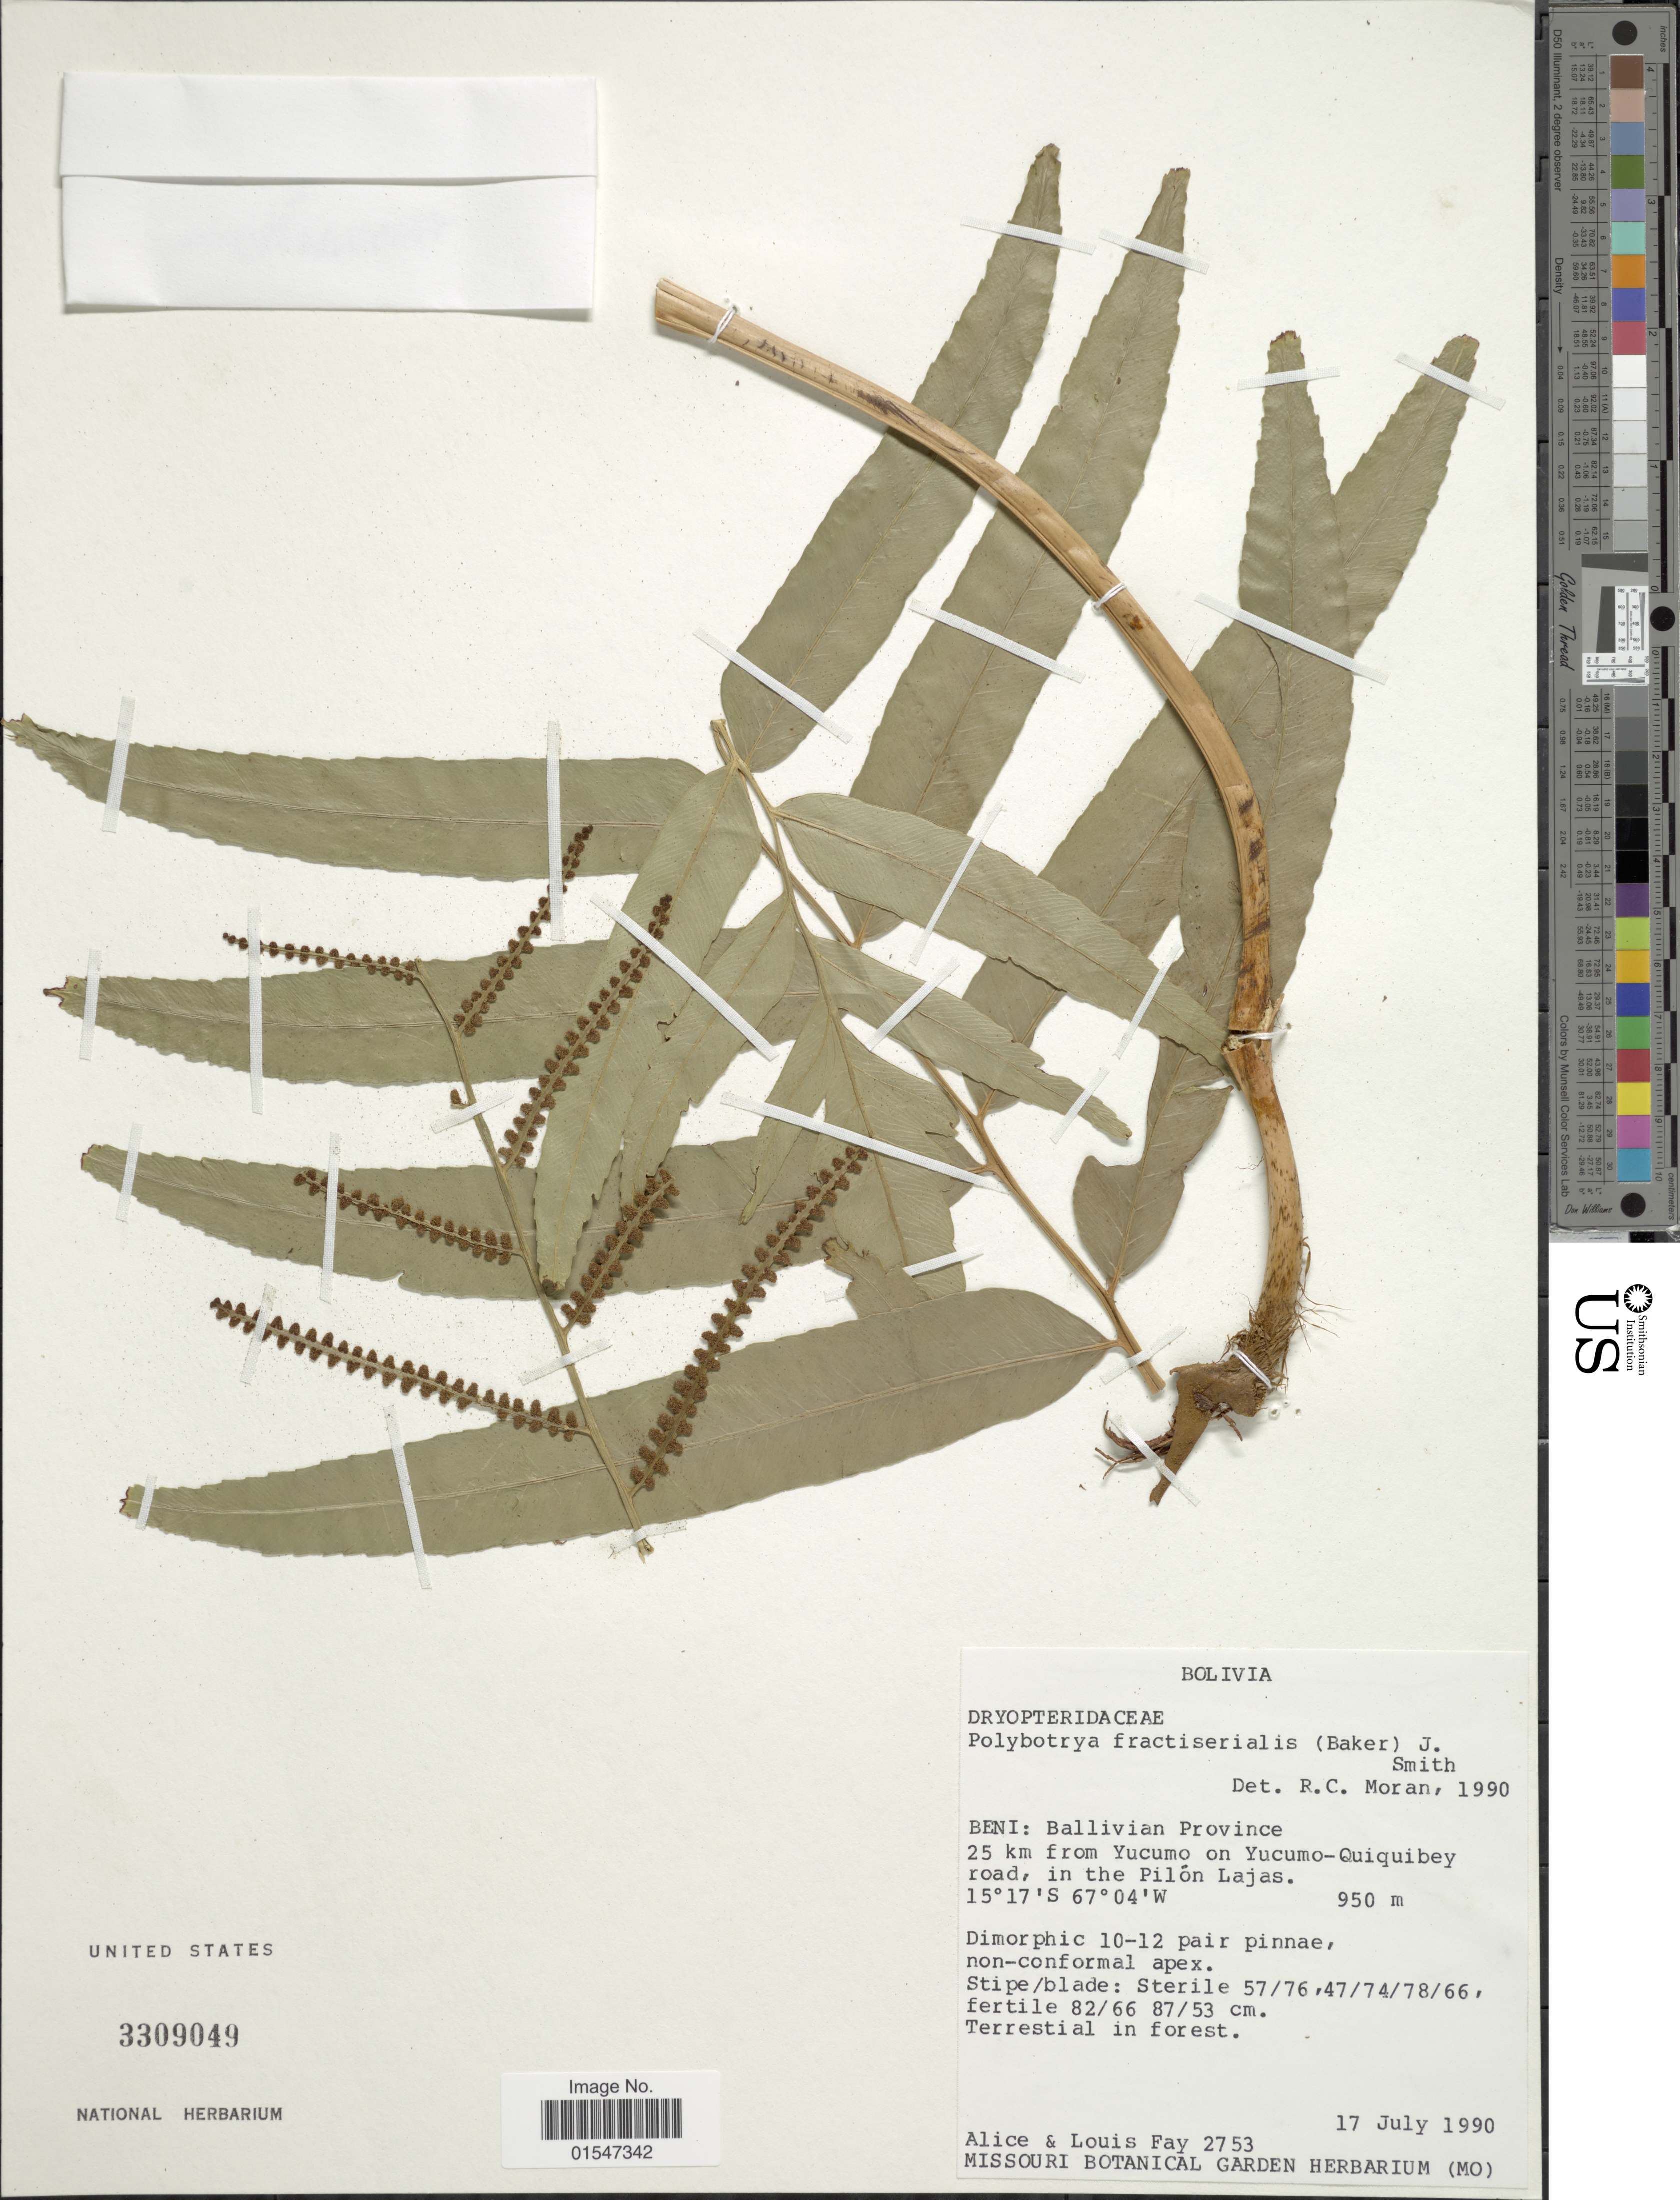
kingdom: Plantae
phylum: Tracheophyta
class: Polypodiopsida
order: Polypodiales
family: Dryopteridaceae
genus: Polybotrya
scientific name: Polybotrya fractiserialis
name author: (Baker) J. Sm.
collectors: A. Fay & L. Fay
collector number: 2753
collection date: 1990-07-17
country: Bolivia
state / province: Beni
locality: Ballivian Province, 25 km from Yucumo on Yucumo- Quiquibey road, in the Pilón Lajas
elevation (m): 950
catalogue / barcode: US 3309049